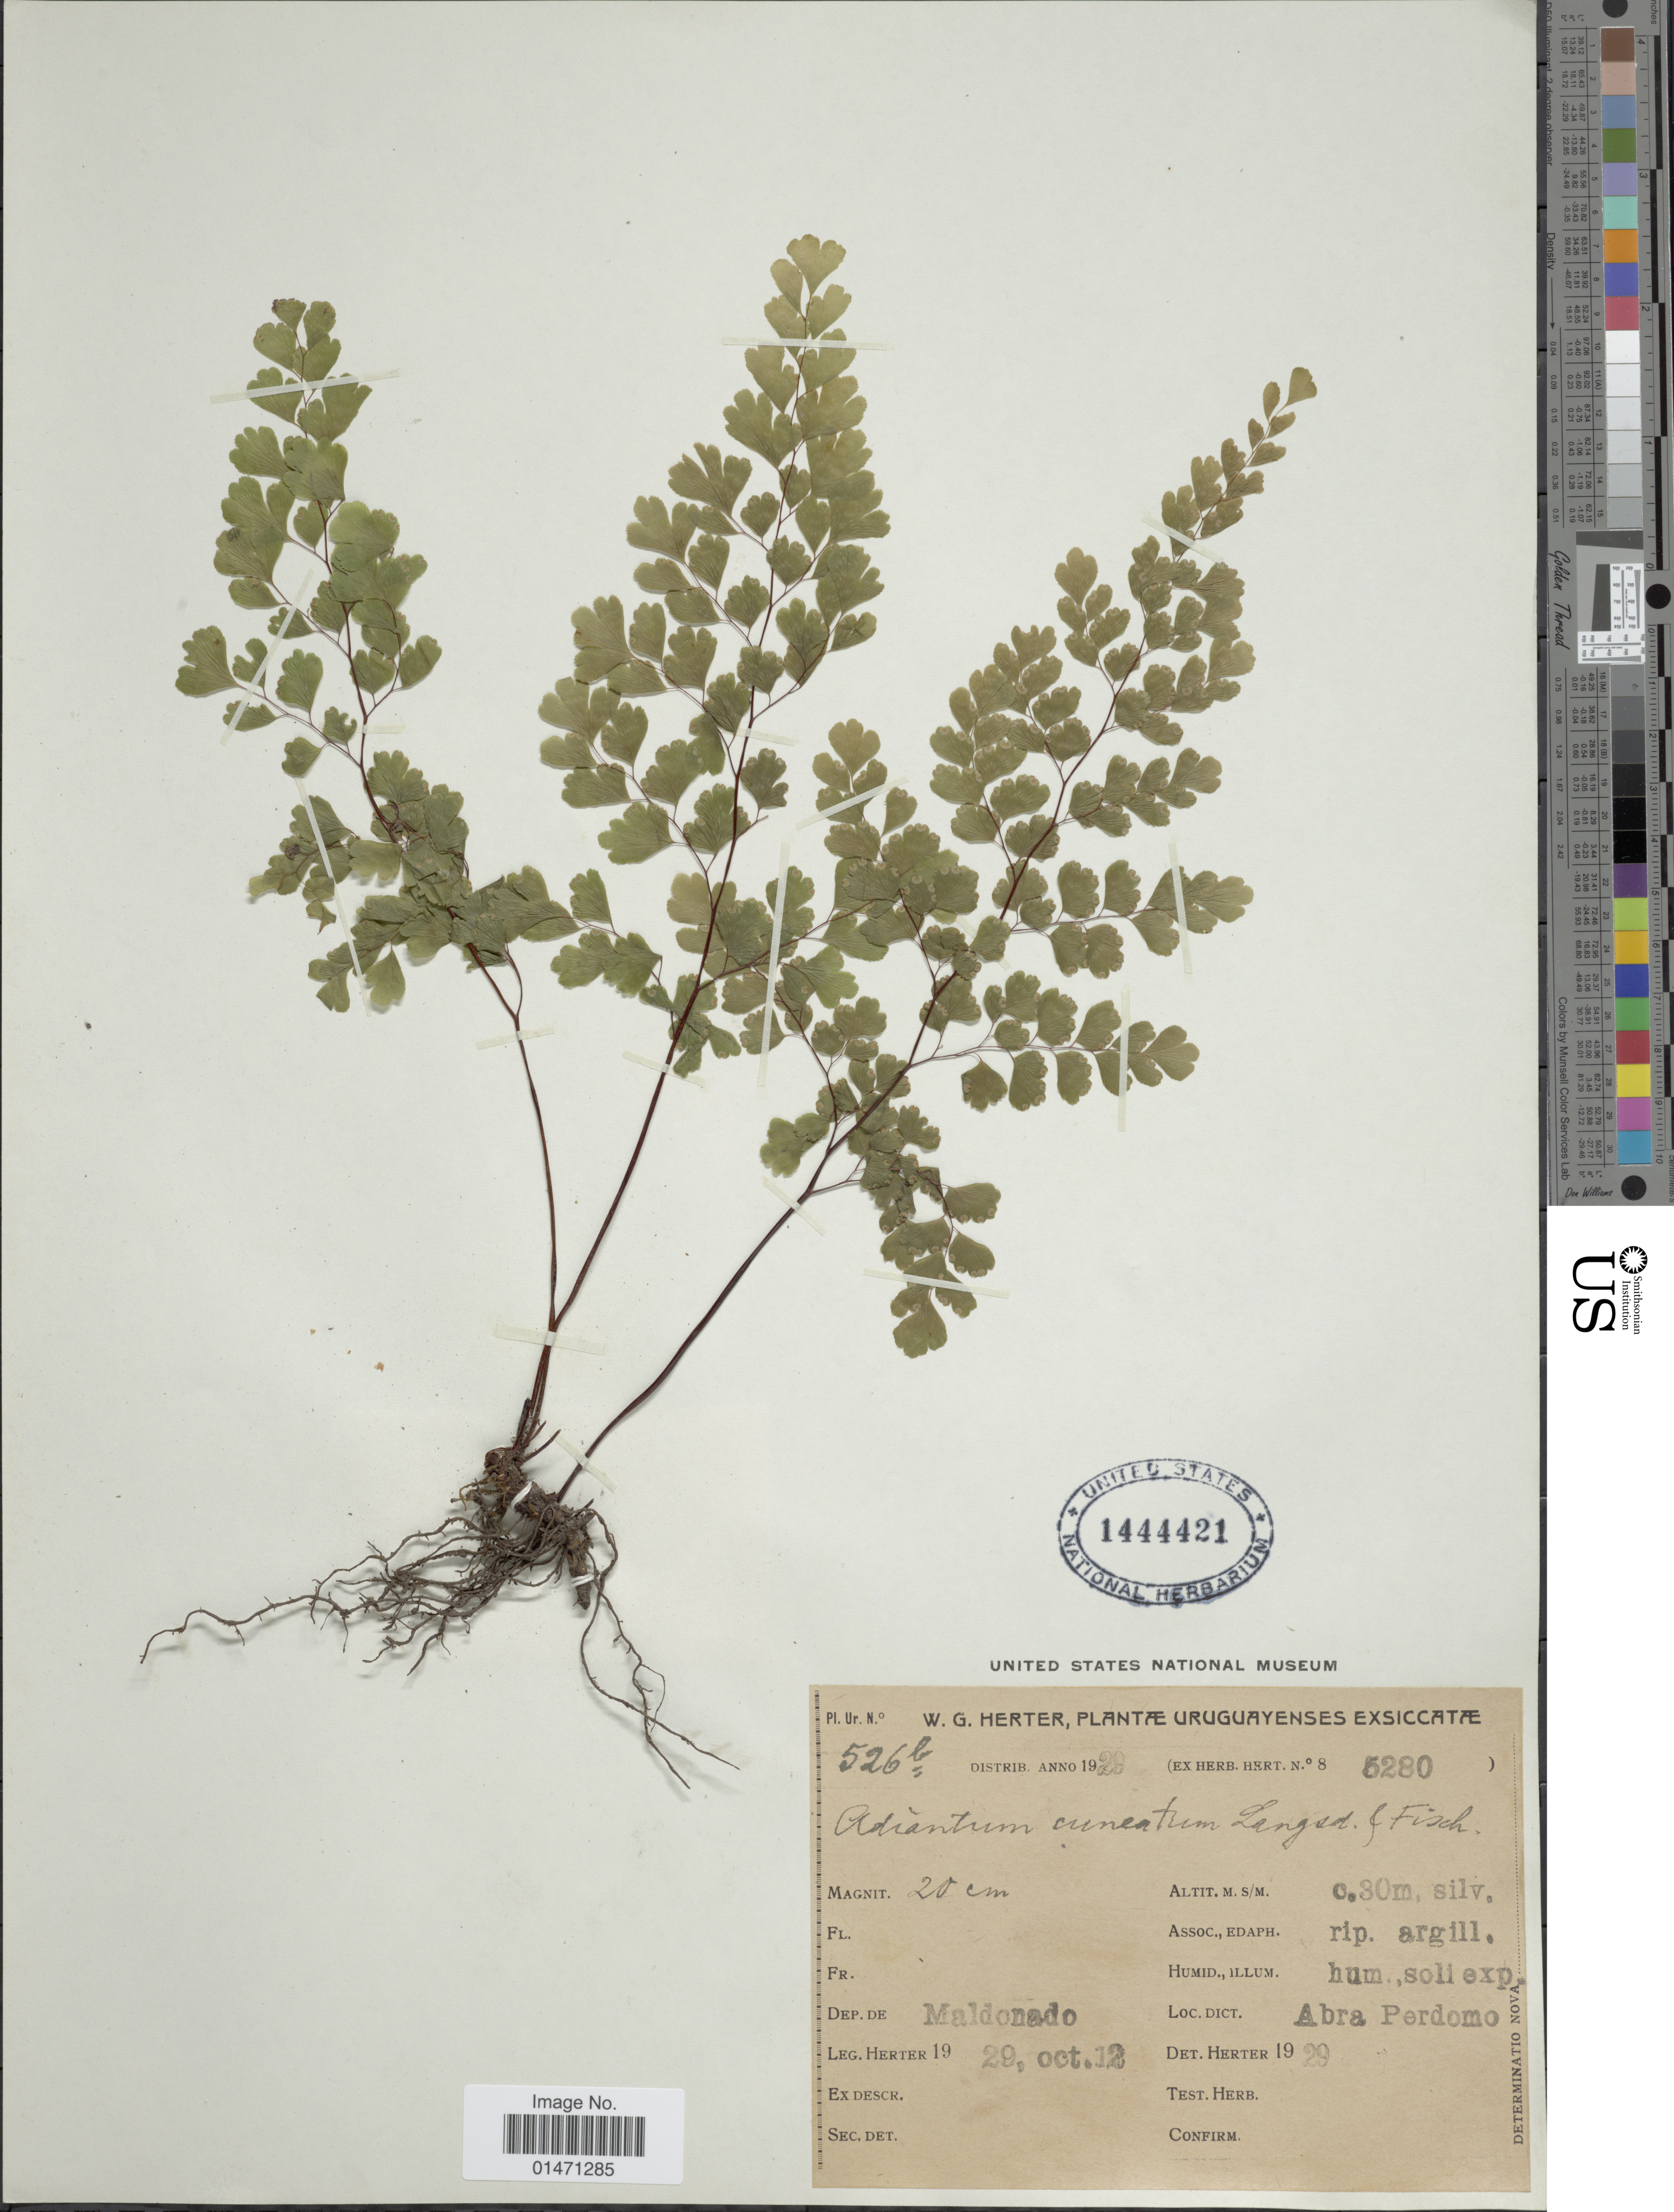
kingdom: Plantae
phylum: Tracheophyta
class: Polypodiopsida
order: Polypodiales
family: Pteridaceae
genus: Adiantum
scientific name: Adiantum raddianum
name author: C. Presl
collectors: W. G. Herter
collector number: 526b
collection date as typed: Transcribed d/m/y: 29/10/12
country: Uruguay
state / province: Maldonado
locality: Dep. de Maldonado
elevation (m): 30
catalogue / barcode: US 1444421